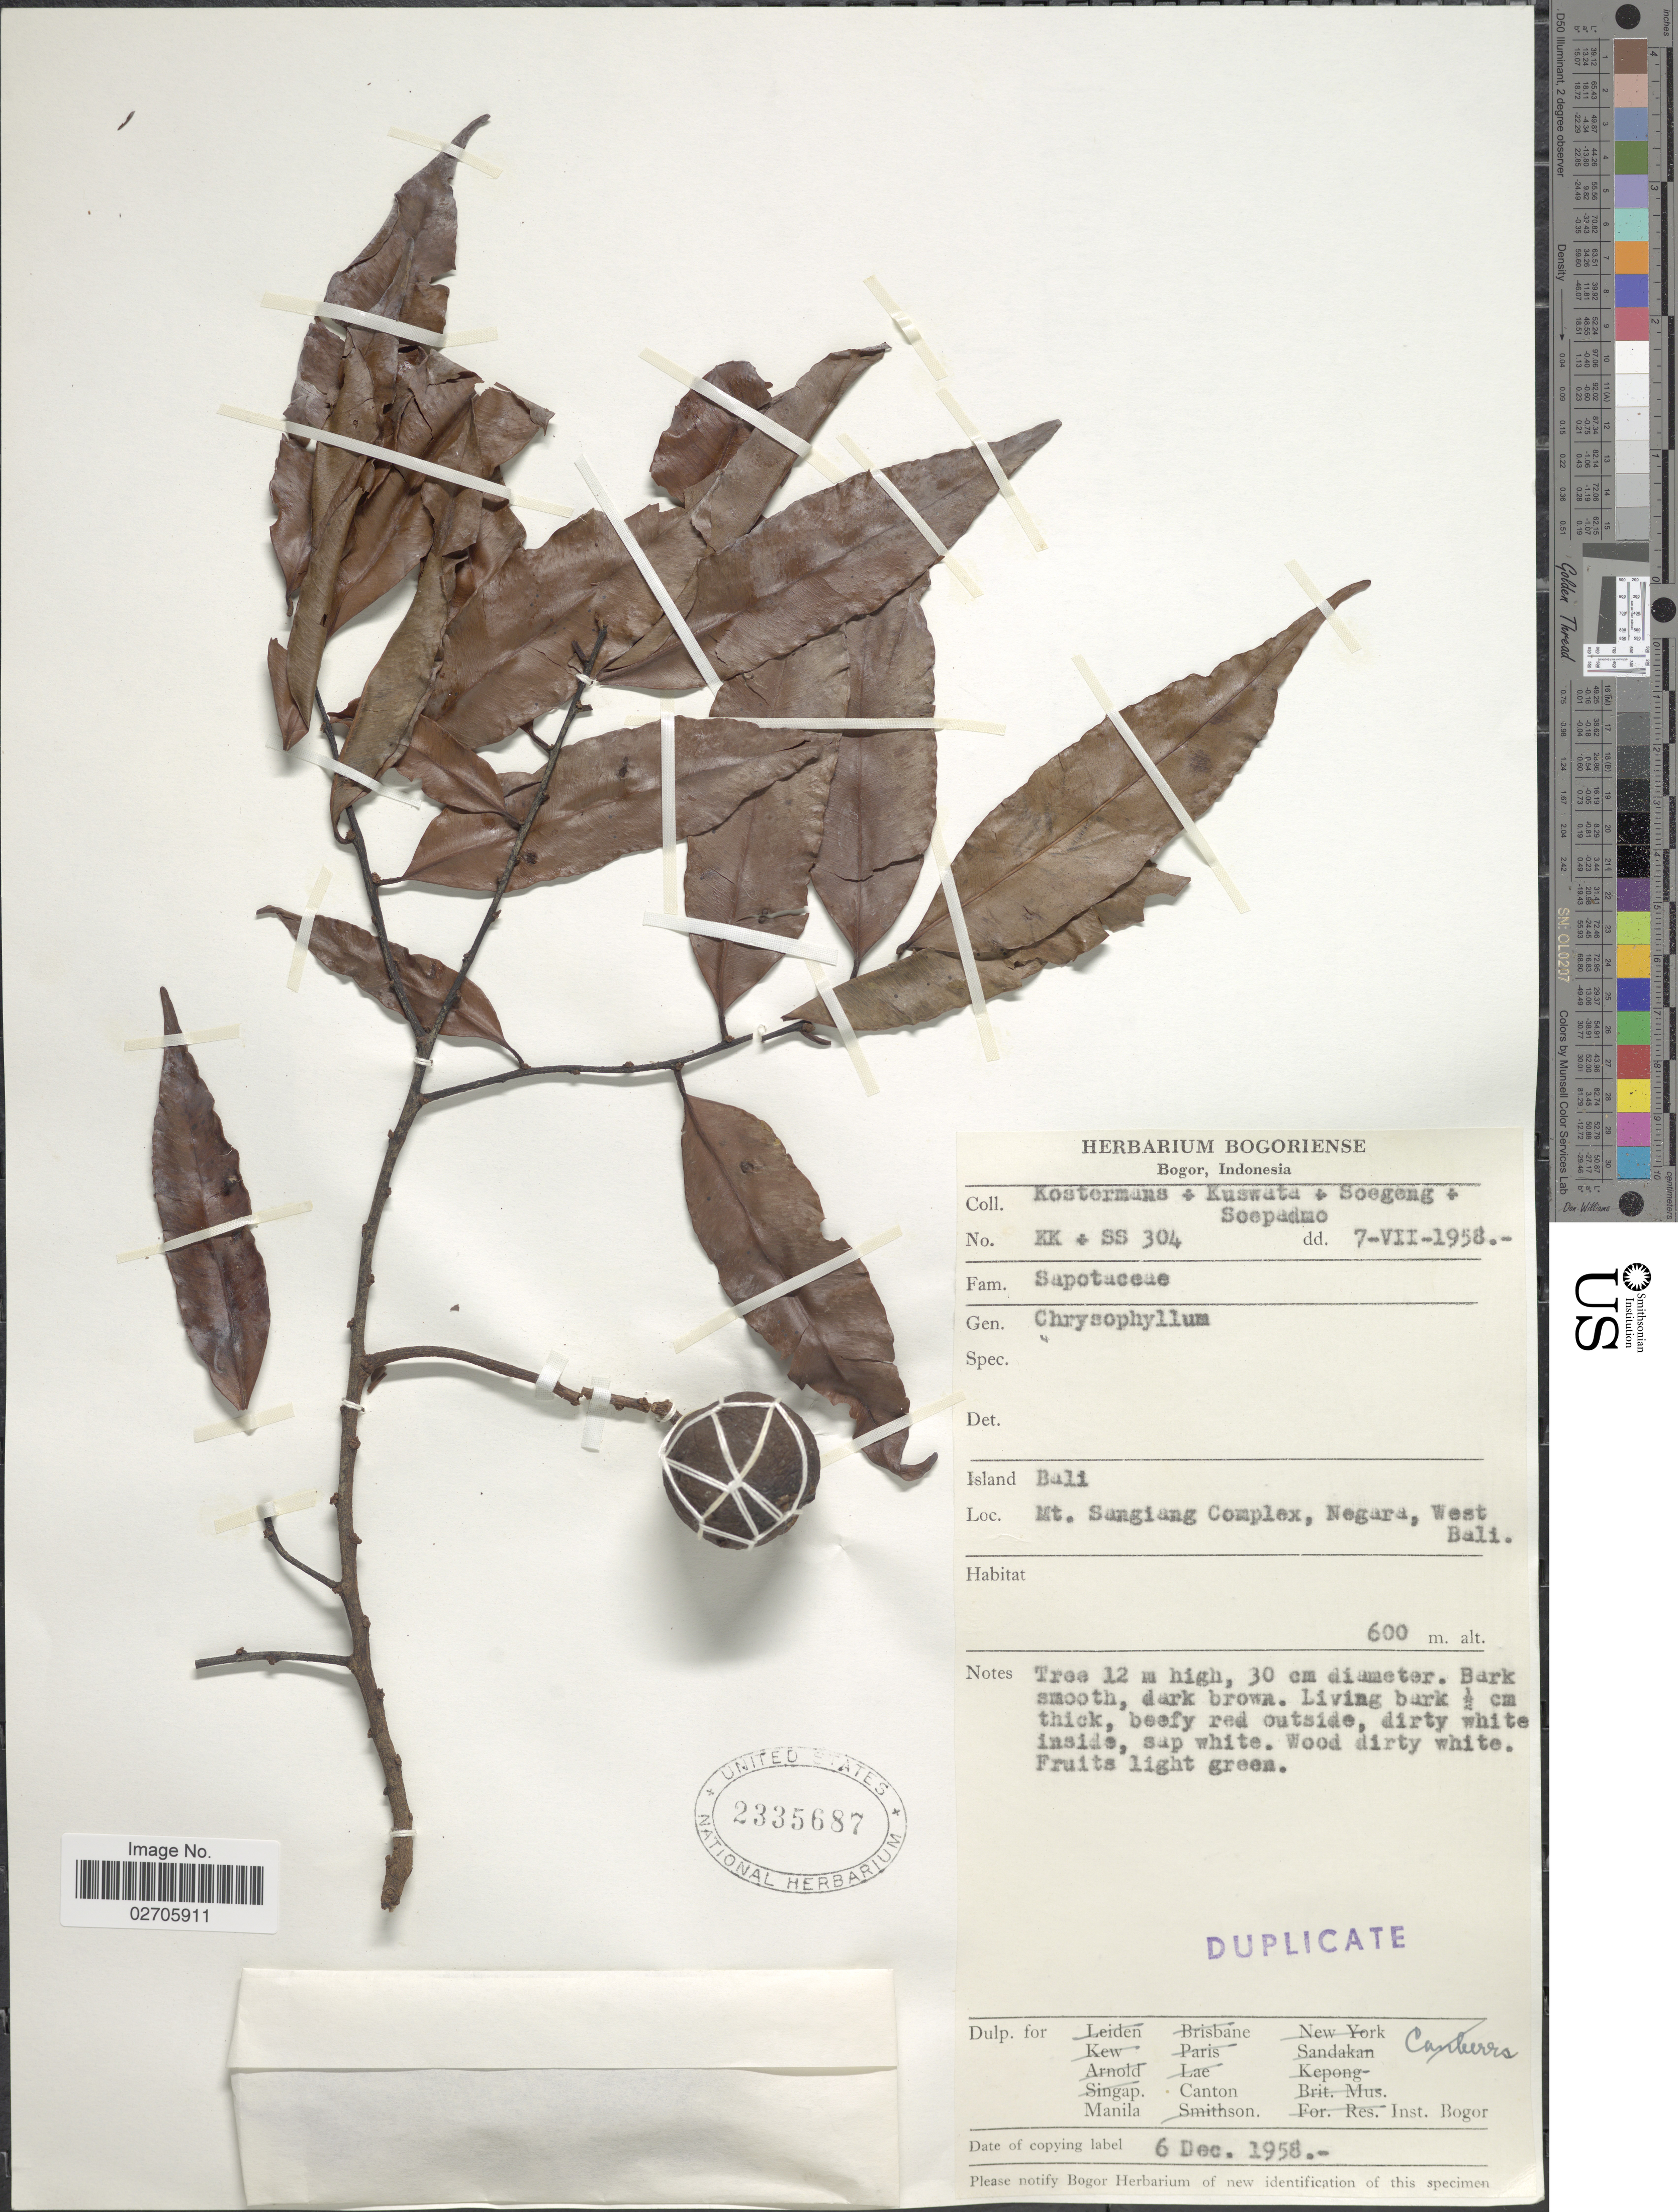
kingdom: Plantae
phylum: Tracheophyta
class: Magnoliopsida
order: Ericales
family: Sapotaceae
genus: Chrysophyllum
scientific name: Chrysophyllum sp.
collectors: Kostermans, -. Kuswata, -. Soegeng & -. Soepadmo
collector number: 304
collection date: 1958-07-07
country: Indonesia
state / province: Nusa Tenggara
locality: IslaMt Sungiang Complex, Negara, West Bali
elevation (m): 600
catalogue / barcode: US 2335687